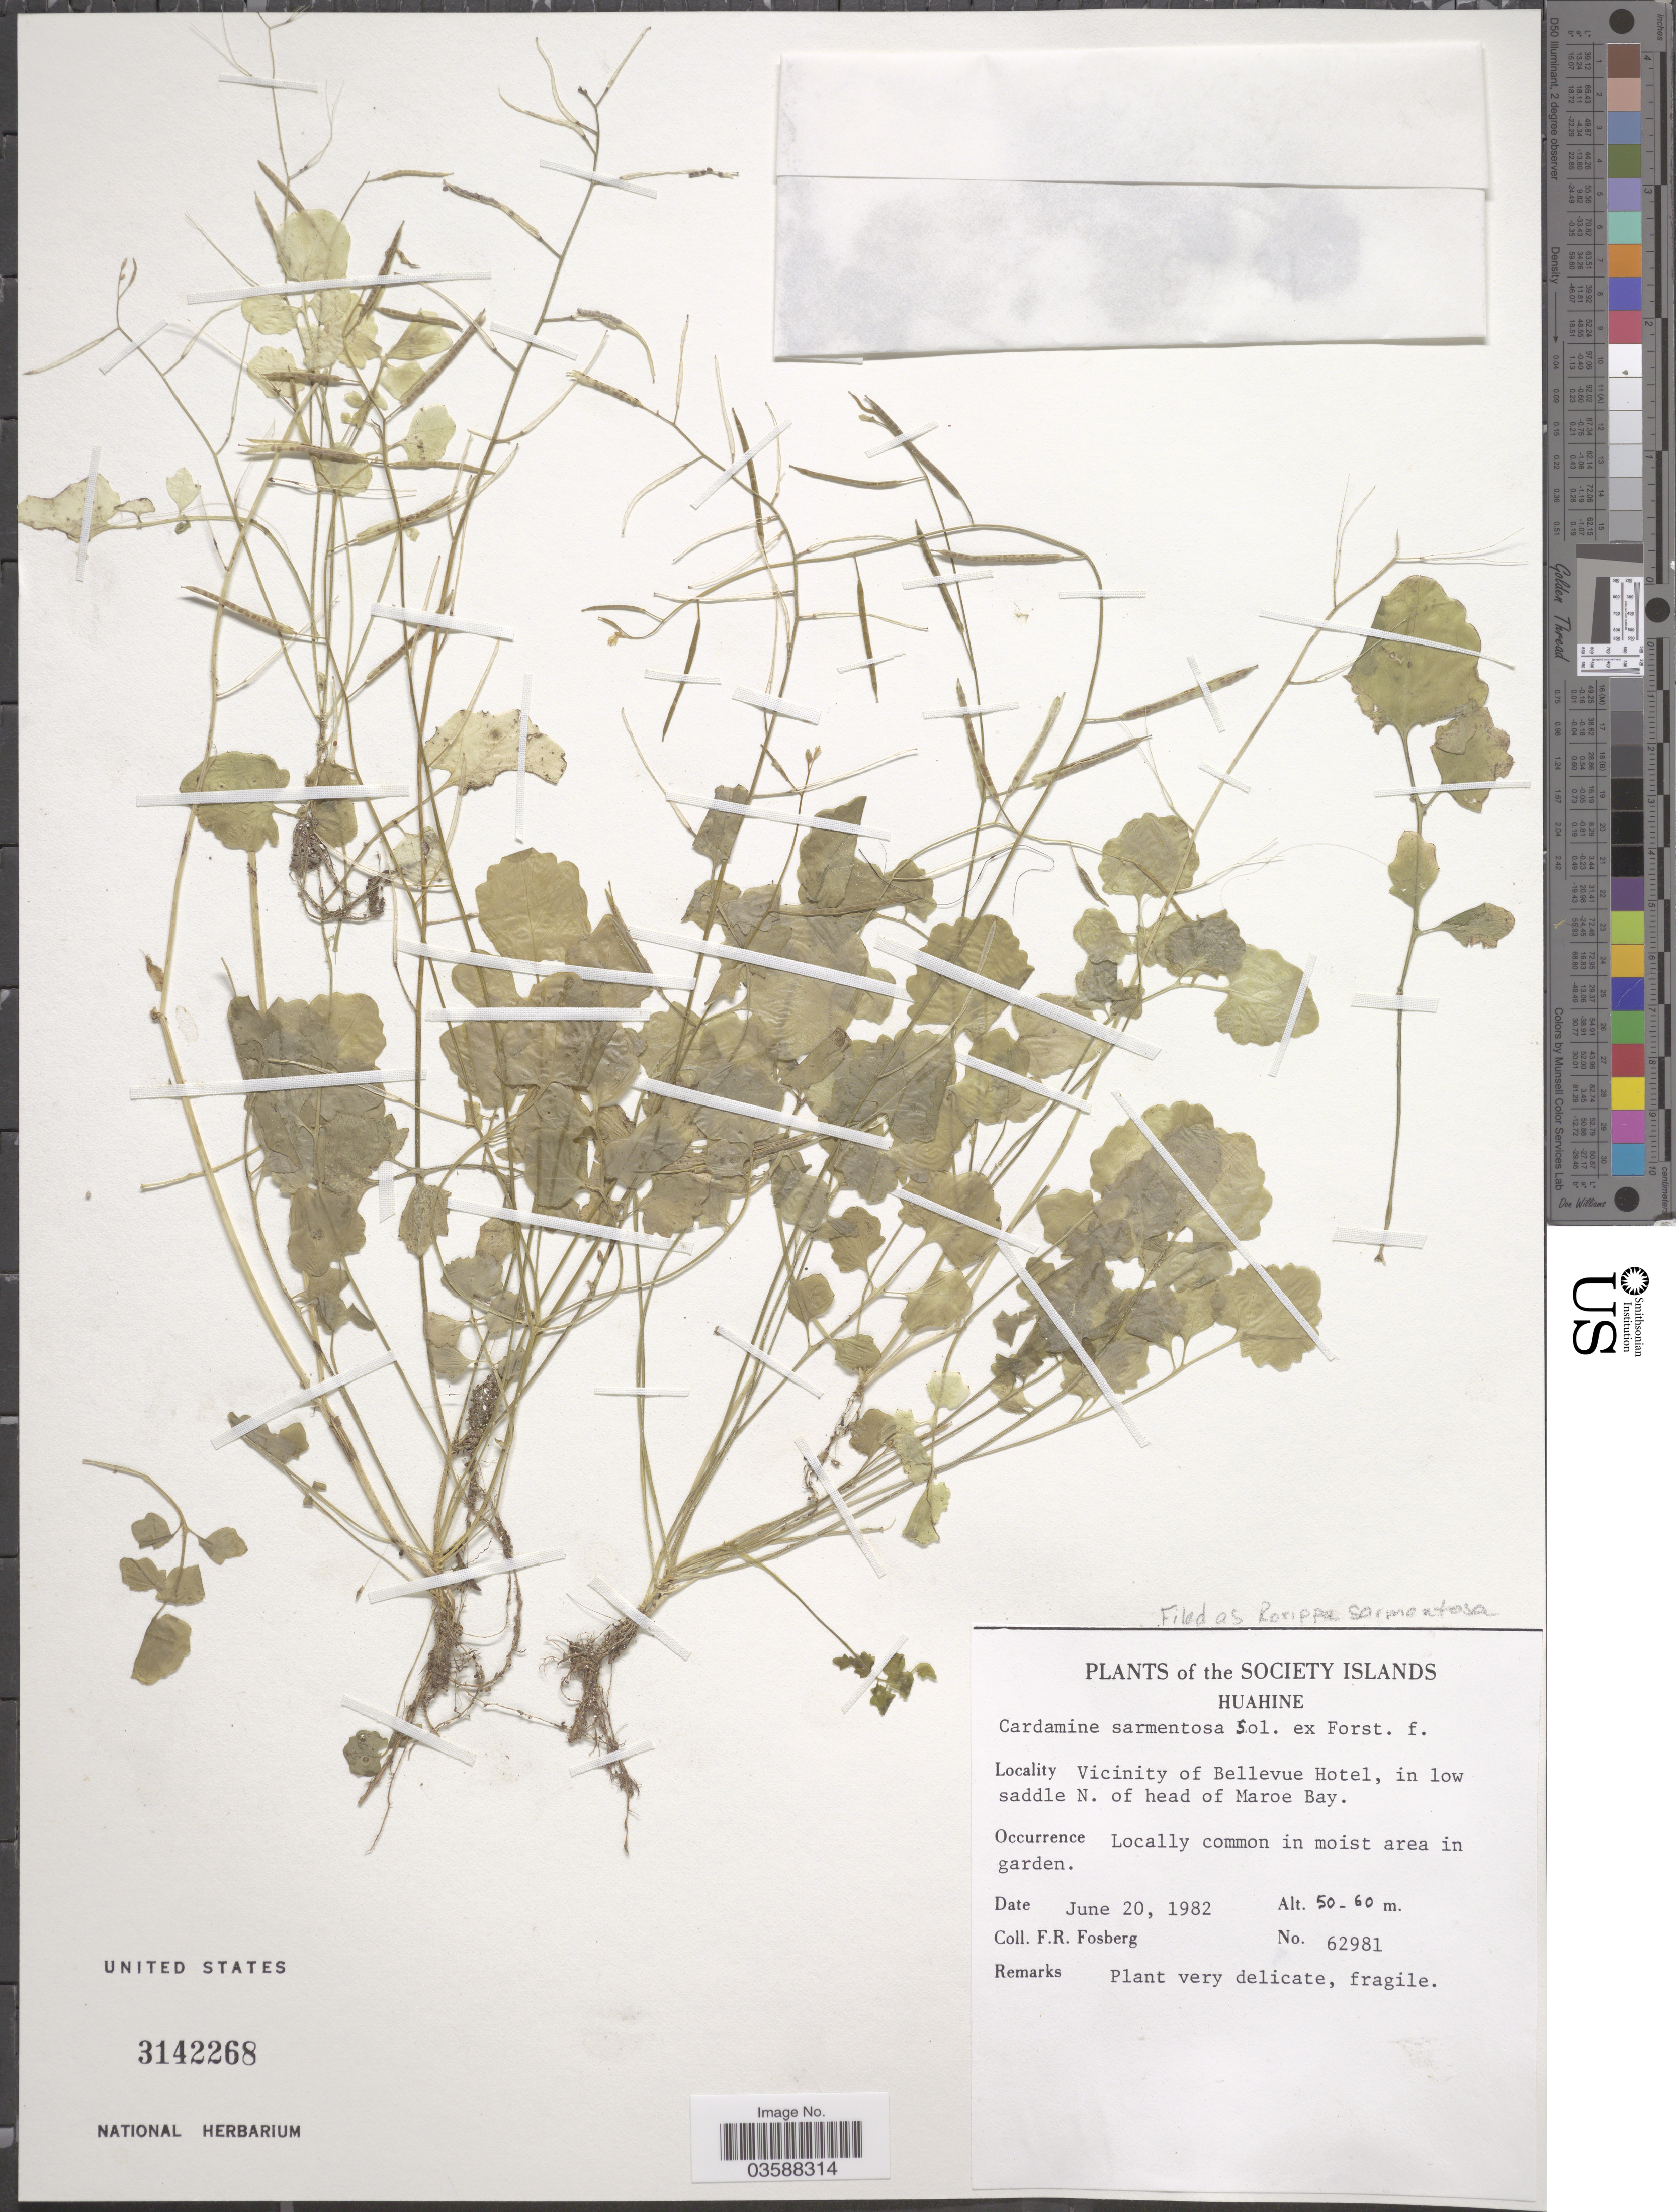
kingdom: Plantae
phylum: Tracheophyta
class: Magnoliopsida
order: Brassicales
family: Brassicaceae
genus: Rorippa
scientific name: Rorippa sarmentosa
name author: (Sol. ex G. Forst.) J.F. Macbr.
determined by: Strong, M. T., (US), Smithsonian Institution - National Museum of Natural History (UNITED STATES)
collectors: F. R. Fosberg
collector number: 62981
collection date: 1982-06-20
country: French Polynesia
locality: The Society Islands. Huahine. Vicinity of Bellevue Hotel, in low saddle N. of head of Maroe Bay.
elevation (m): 50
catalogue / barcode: US 3142268